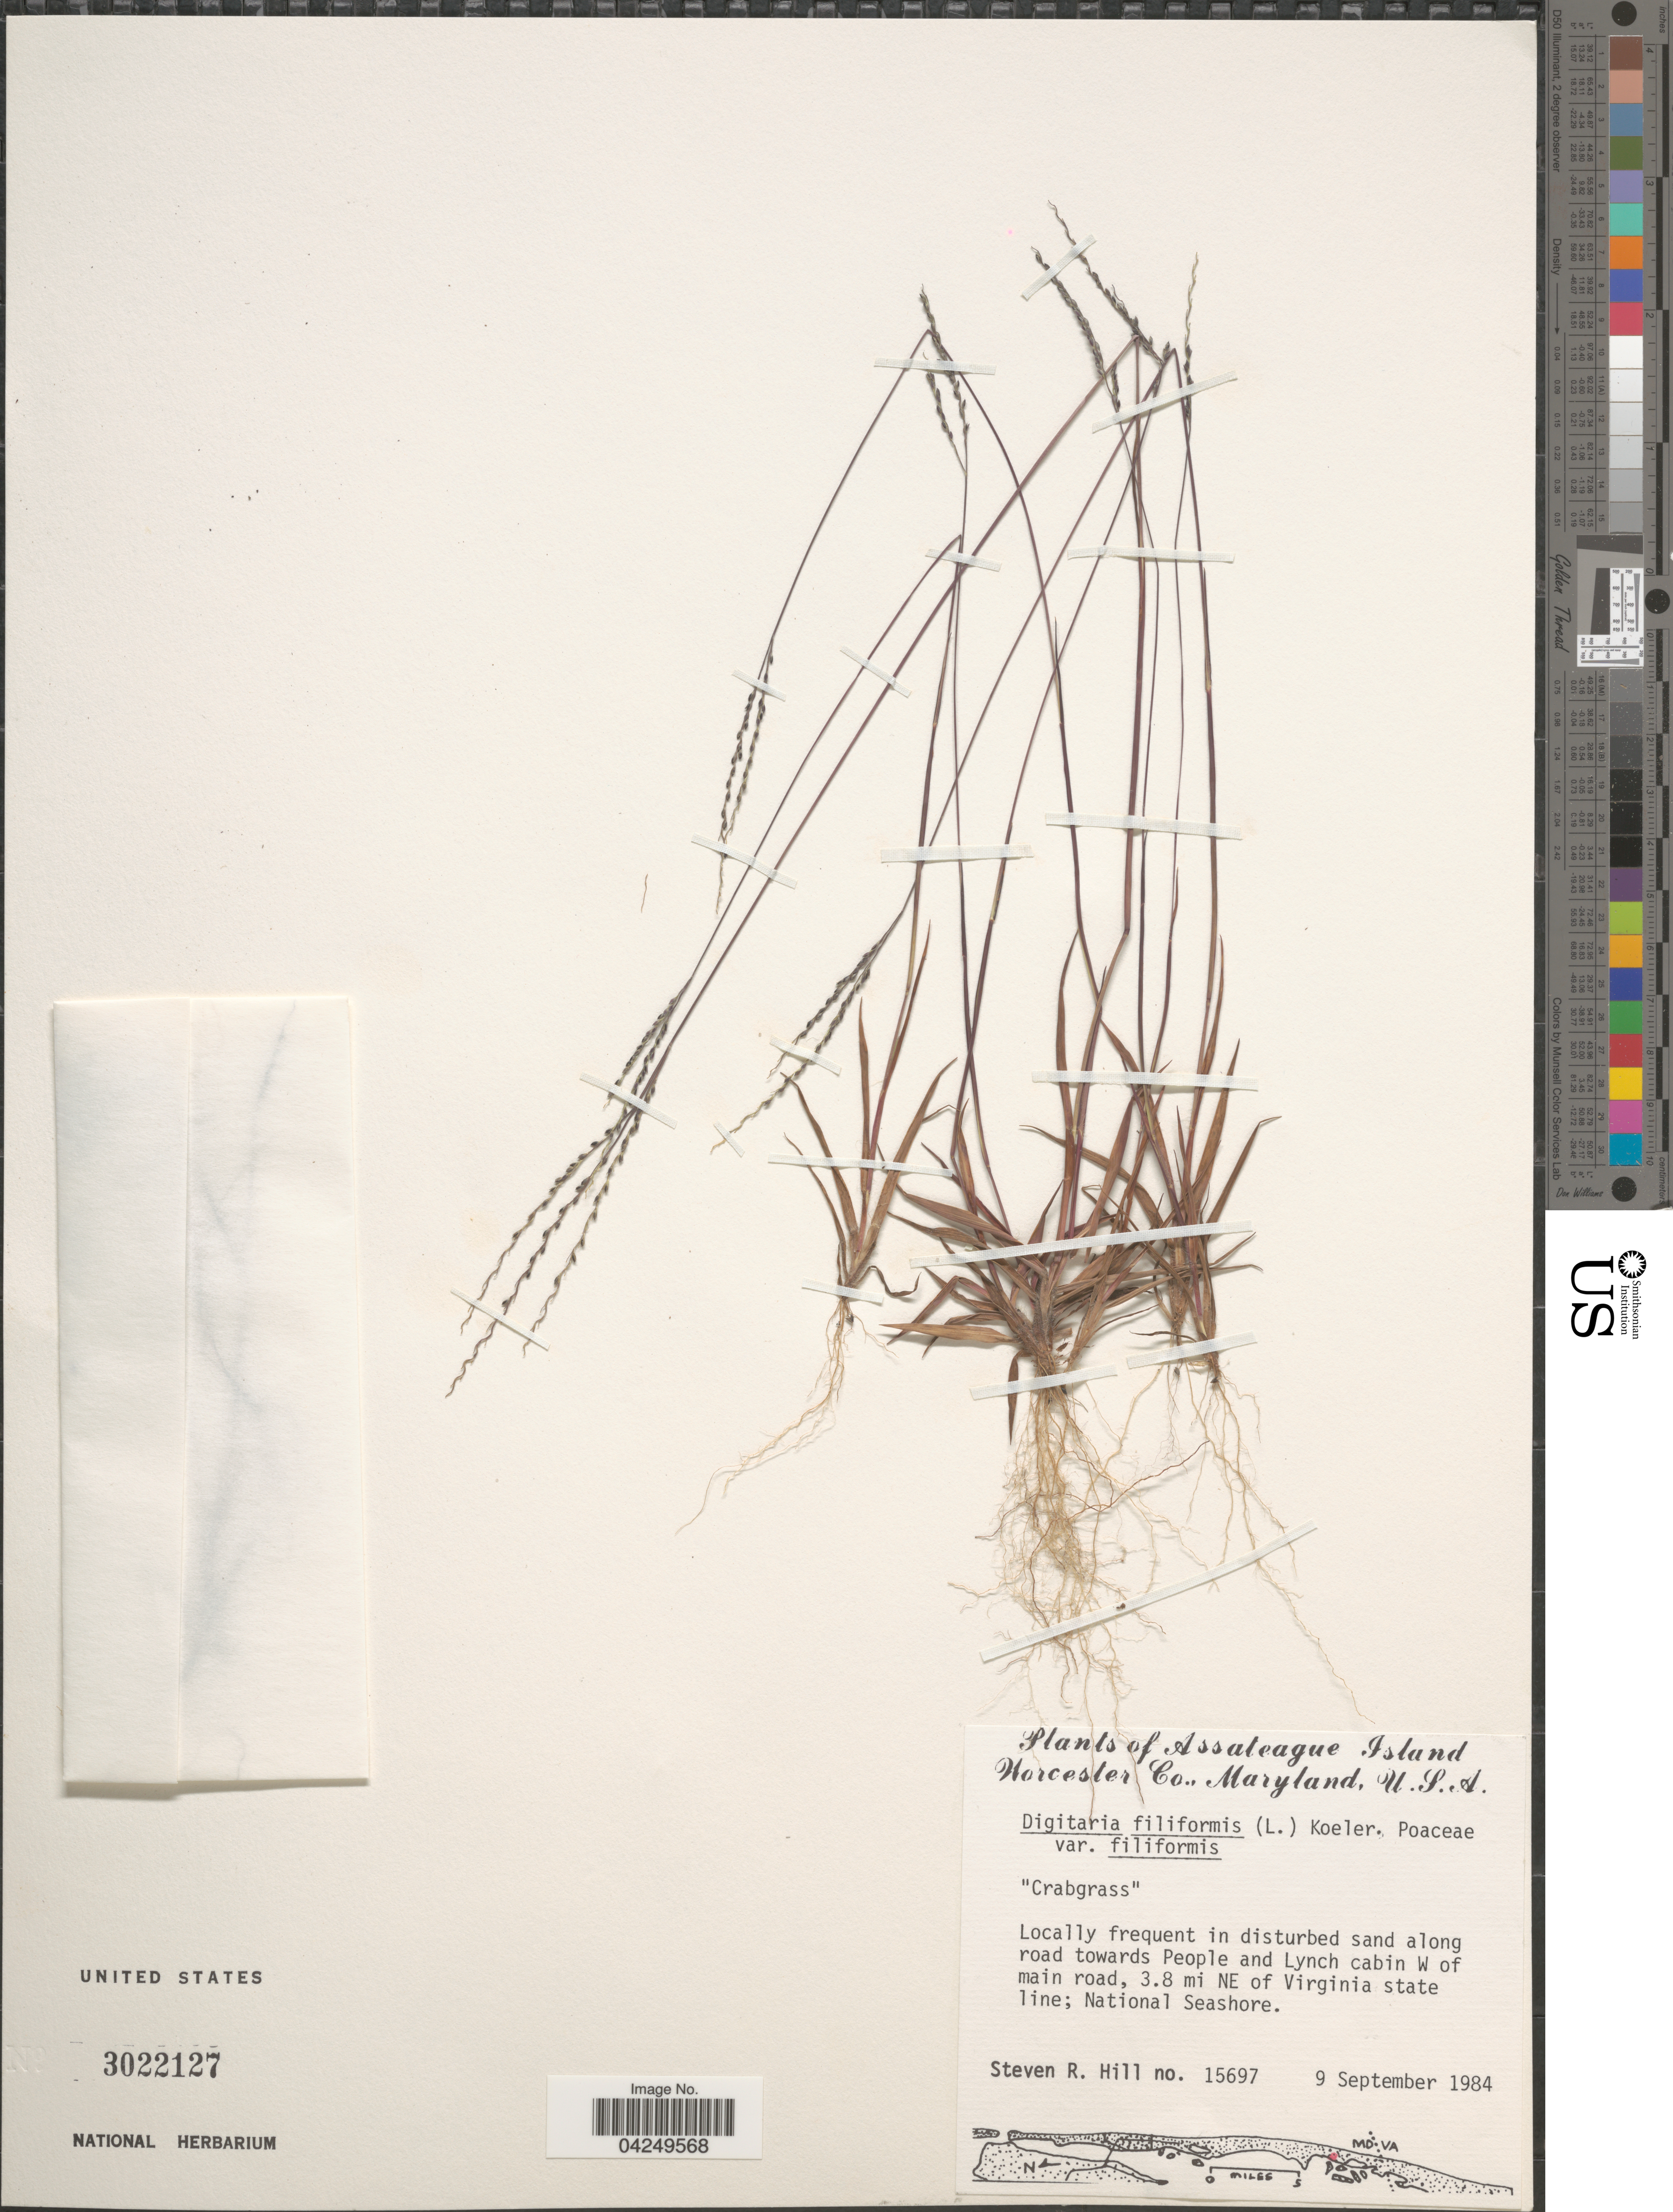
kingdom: Plantae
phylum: Tracheophyta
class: Liliopsida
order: Poales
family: Poaceae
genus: Digitaria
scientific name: Digitaria filiformis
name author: (L.) Koeler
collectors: S. Hill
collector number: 15697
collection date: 1984-09-09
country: United States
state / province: Maryland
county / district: Worcester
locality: Assateague Island, Worcester Co. In disturbed sand along road towards People and Lynch cabin W of main road, 3.8 mi NE of Virginia state line; National Seashore.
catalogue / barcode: US 3022127